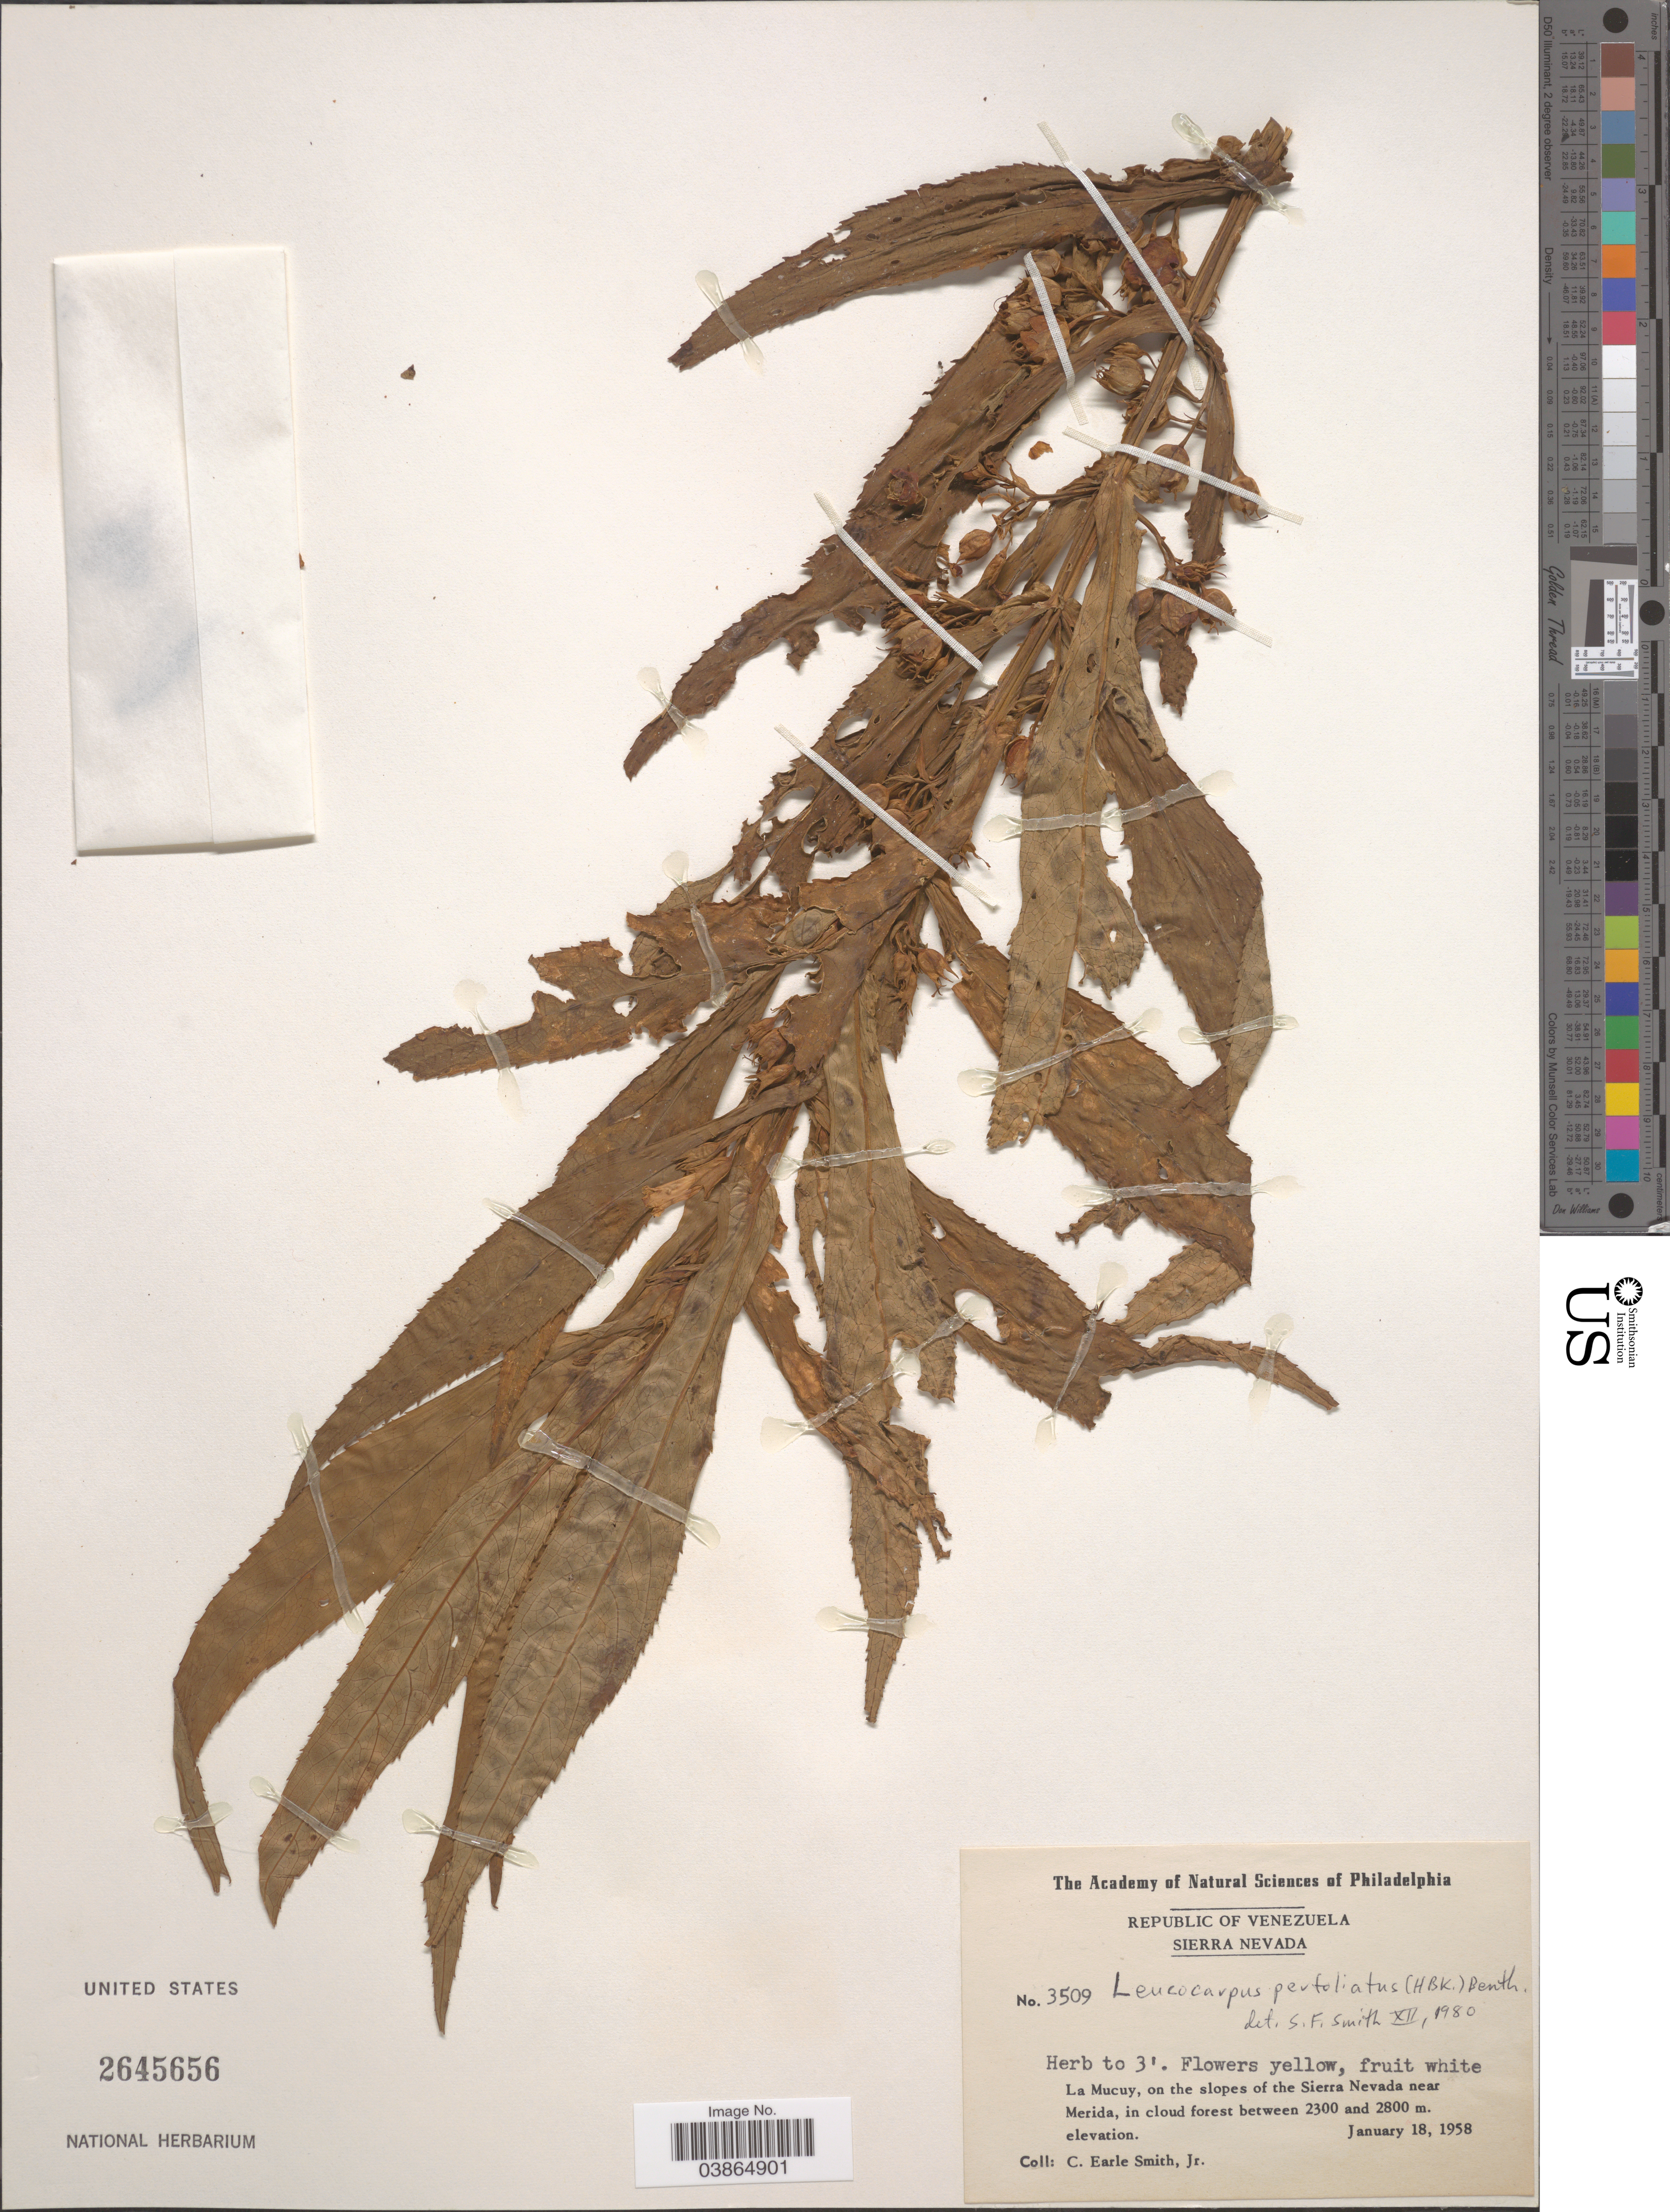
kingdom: Plantae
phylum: Tracheophyta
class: Magnoliopsida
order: Lamiales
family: Phrymaceae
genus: Leucocarpus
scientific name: Leucocarpus perfoliatus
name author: (Kunth) Benth.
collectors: C. E. Smith Jr.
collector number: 3509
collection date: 1958-01-18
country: Venezuela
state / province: Merida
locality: Sierra Nevada. La Mucuy, on the slopes of the Sierra Nevada near Merida.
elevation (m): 2300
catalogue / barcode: US 2645656